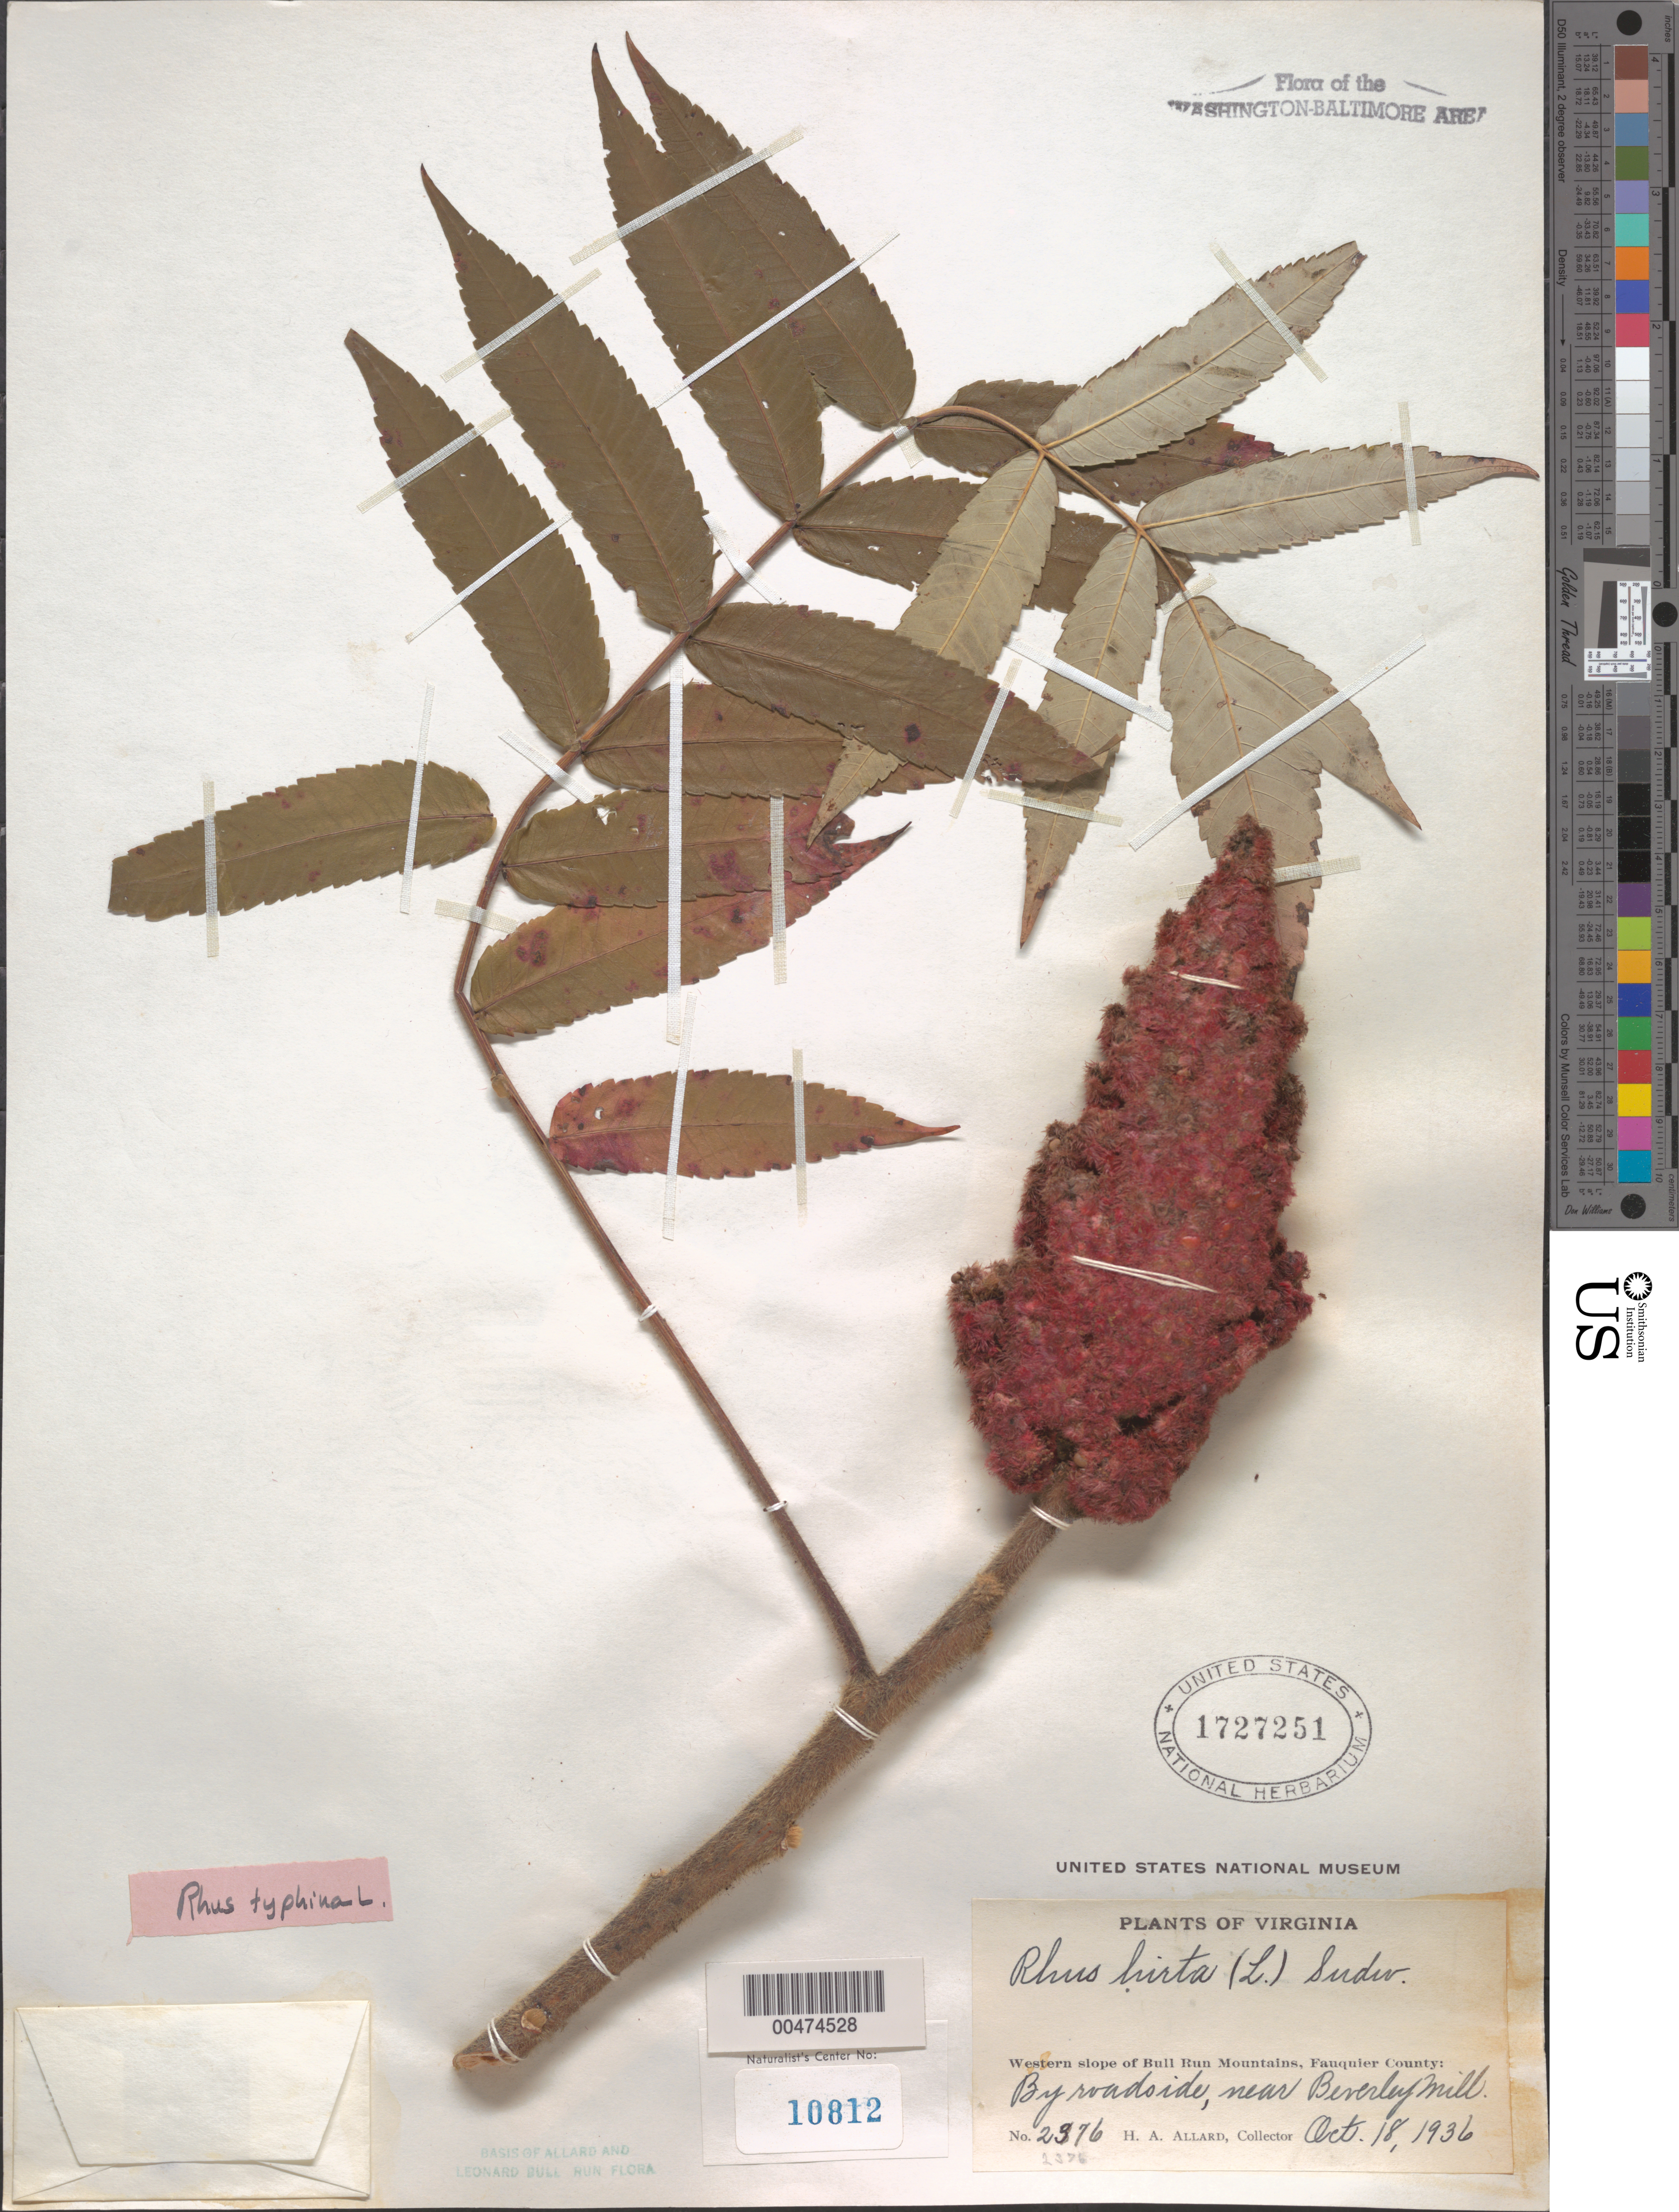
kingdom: Plantae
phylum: Tracheophyta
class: Magnoliopsida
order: Sapindales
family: Anacardiaceae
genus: Rhus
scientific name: Rhus typhina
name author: L.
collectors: H. A. Allard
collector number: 2376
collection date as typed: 18 Oct 1936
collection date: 1936-10-18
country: United States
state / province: Virginia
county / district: Fauquier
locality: Near Beverley Mill, west slope of Bull Run Mts. Bull Run Mts.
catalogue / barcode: US 1727251